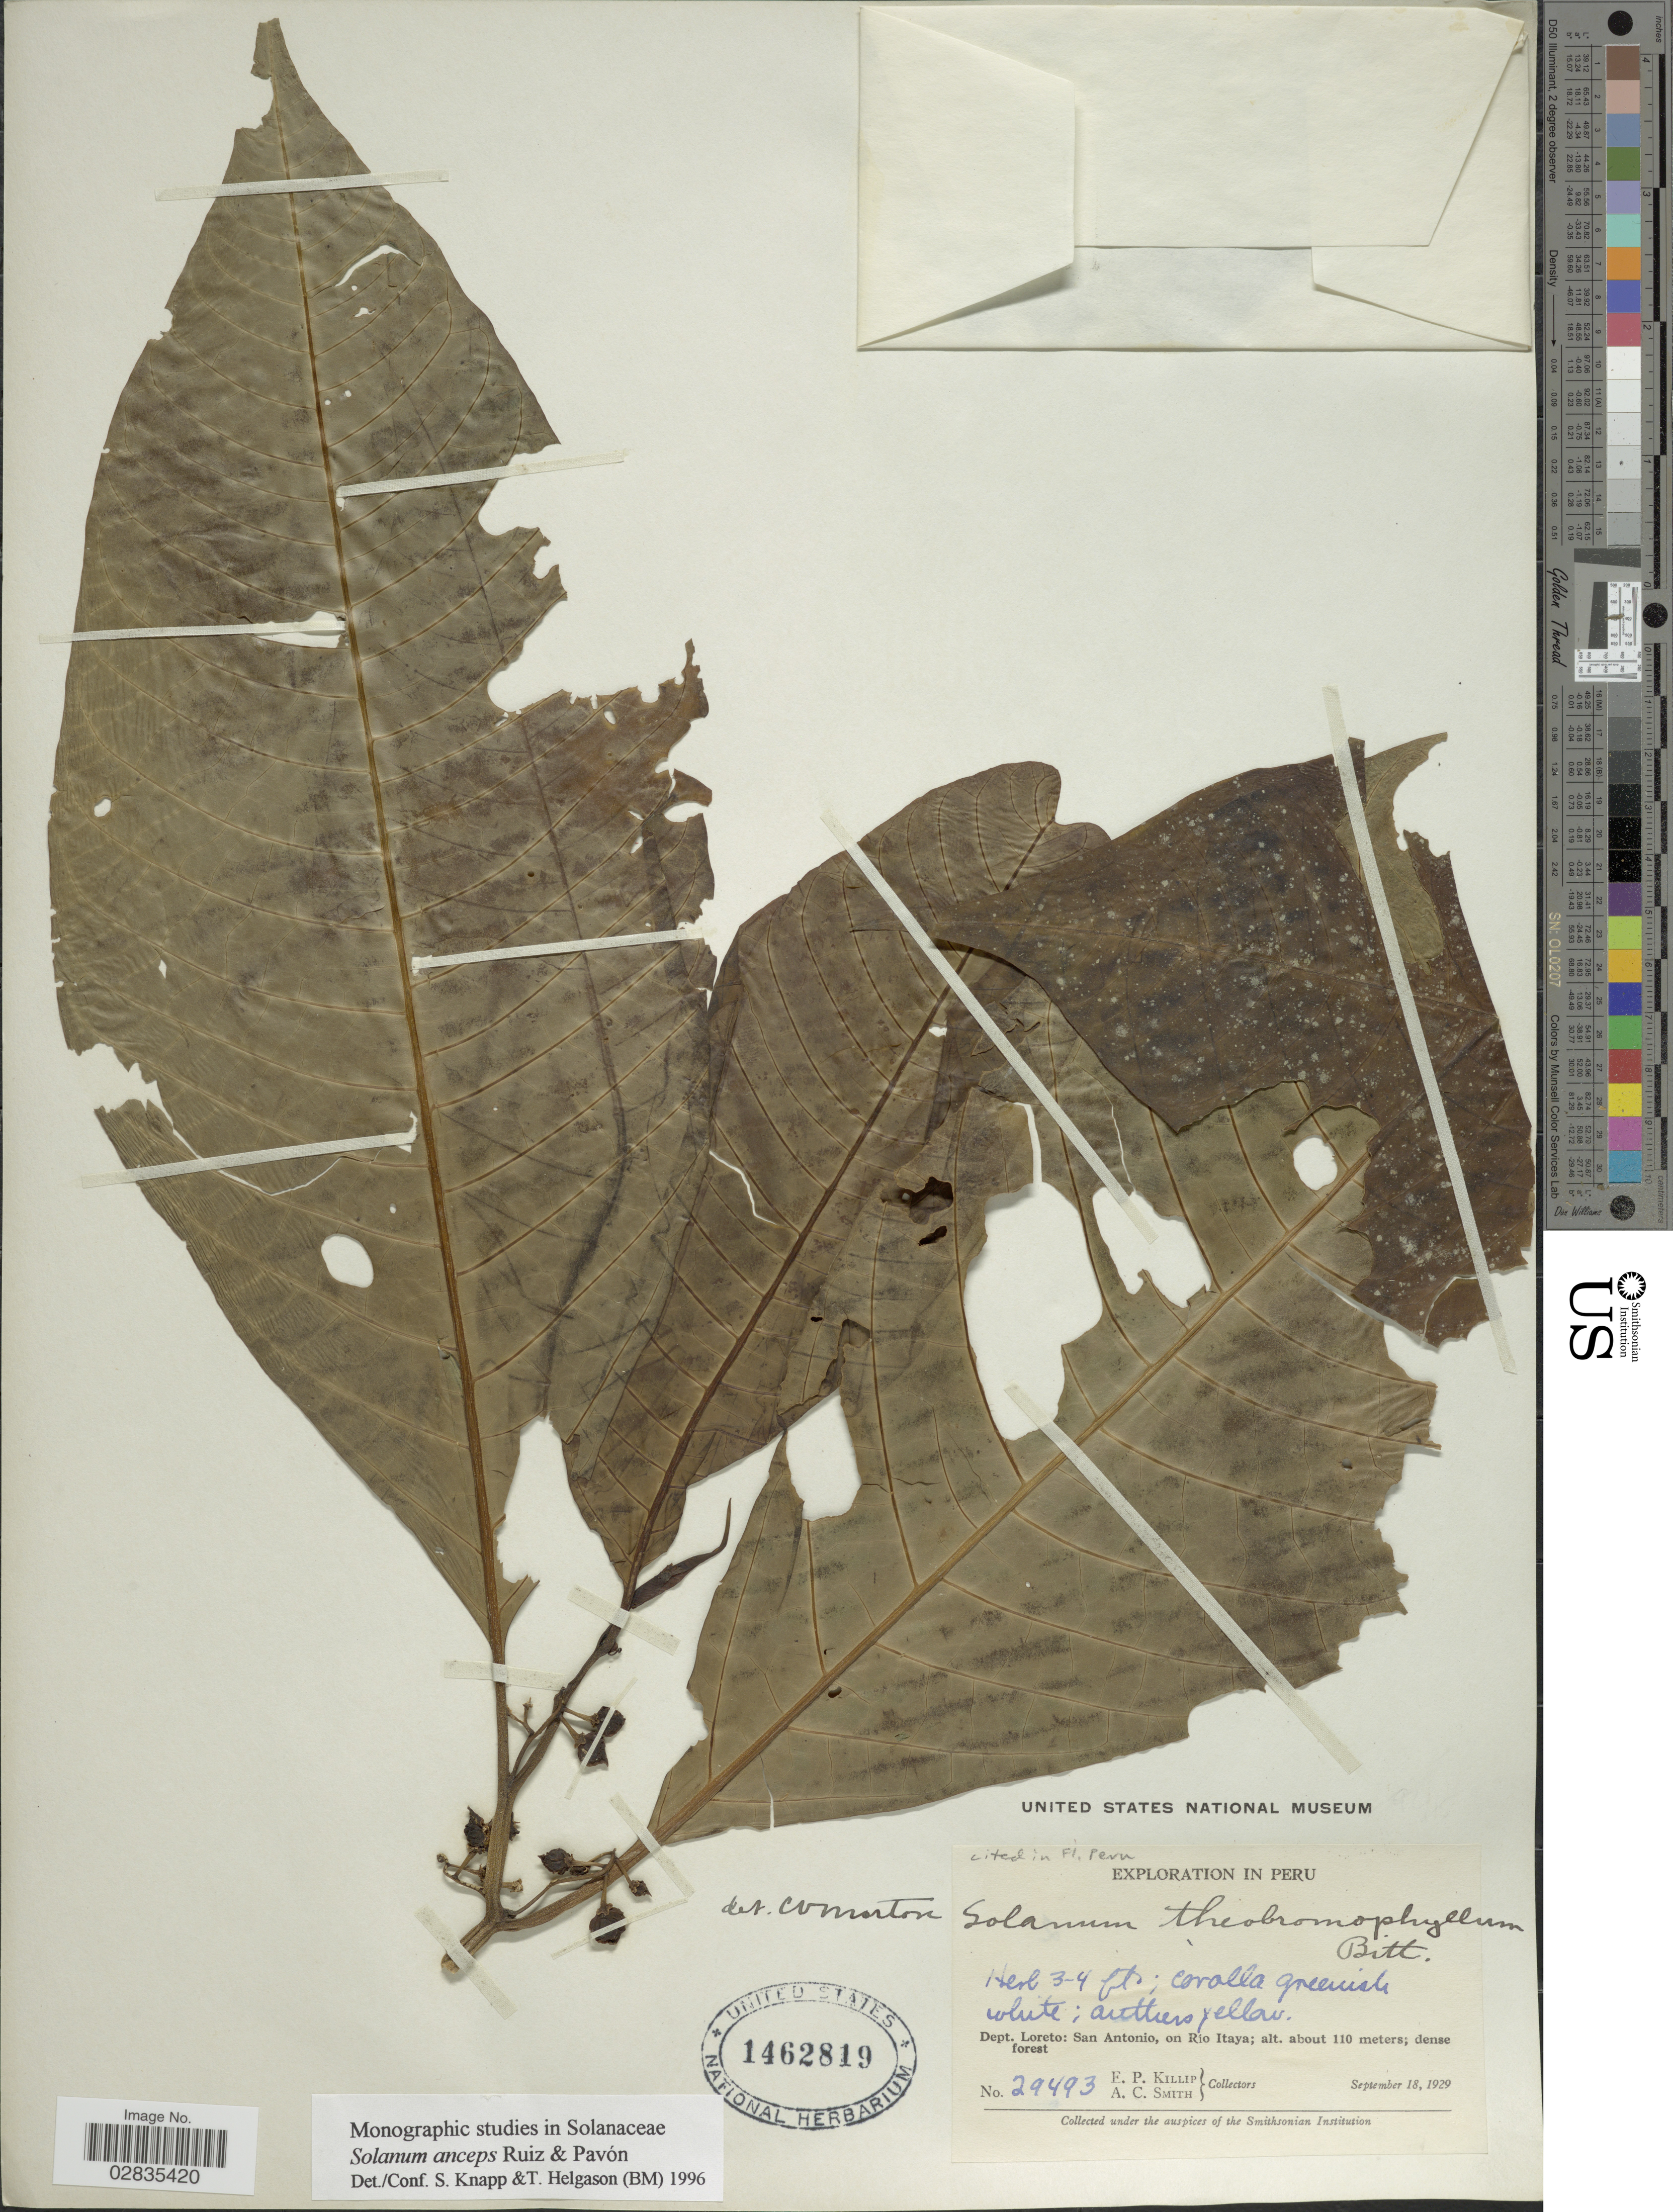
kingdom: Plantae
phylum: Tracheophyta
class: Magnoliopsida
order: Solanales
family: Solanaceae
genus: Solanum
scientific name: Solanum anceps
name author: Ruiz & Pav.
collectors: E. P. Killip & A. C. Smith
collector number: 29493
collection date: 1929-09-18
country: Peru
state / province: Loreto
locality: Dept. Loreto: San Antonio, on Rio Itaya.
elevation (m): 110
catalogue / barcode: US 1462819